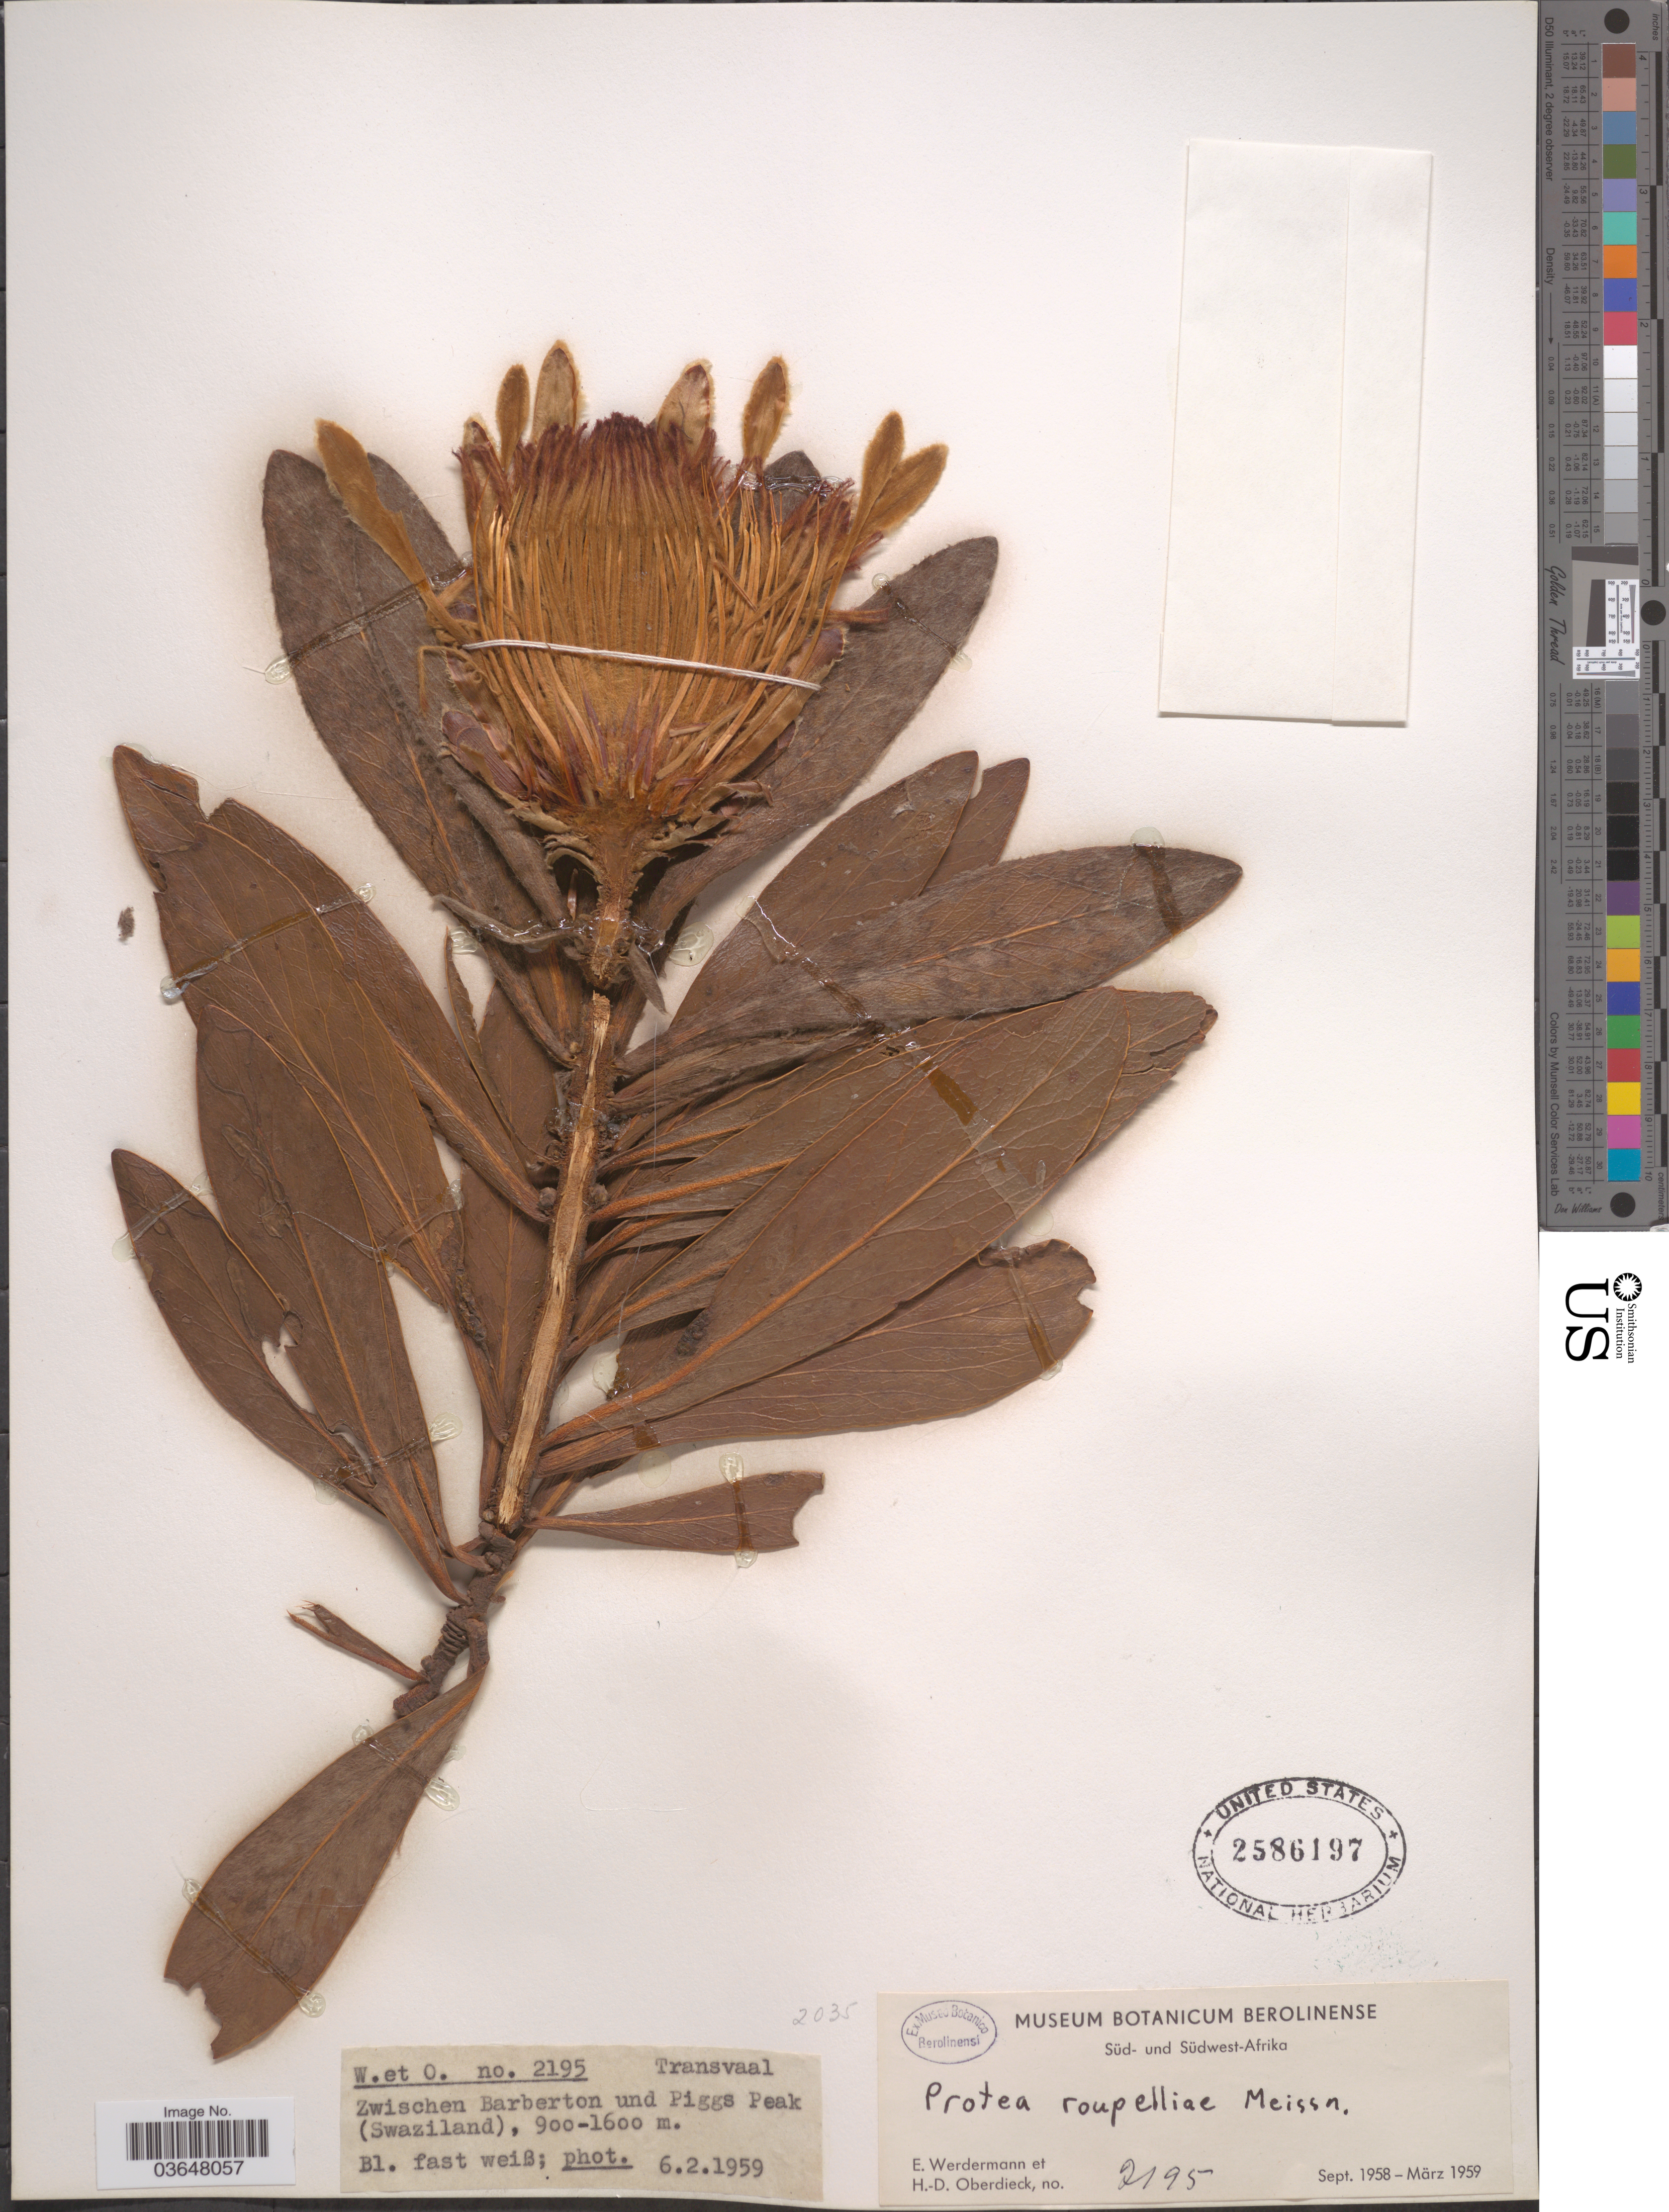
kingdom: Plantae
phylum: Tracheophyta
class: Magnoliopsida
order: Proteales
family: Proteaceae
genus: Protea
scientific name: Protea roupelliae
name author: Meisn.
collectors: E. Werdermann & H. Oberdieck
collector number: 2195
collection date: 1959-02-06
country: South Africa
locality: Transvaal. Zwischen Barberton und Piggs Peak (Swaziland).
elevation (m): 900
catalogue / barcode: US 2586197